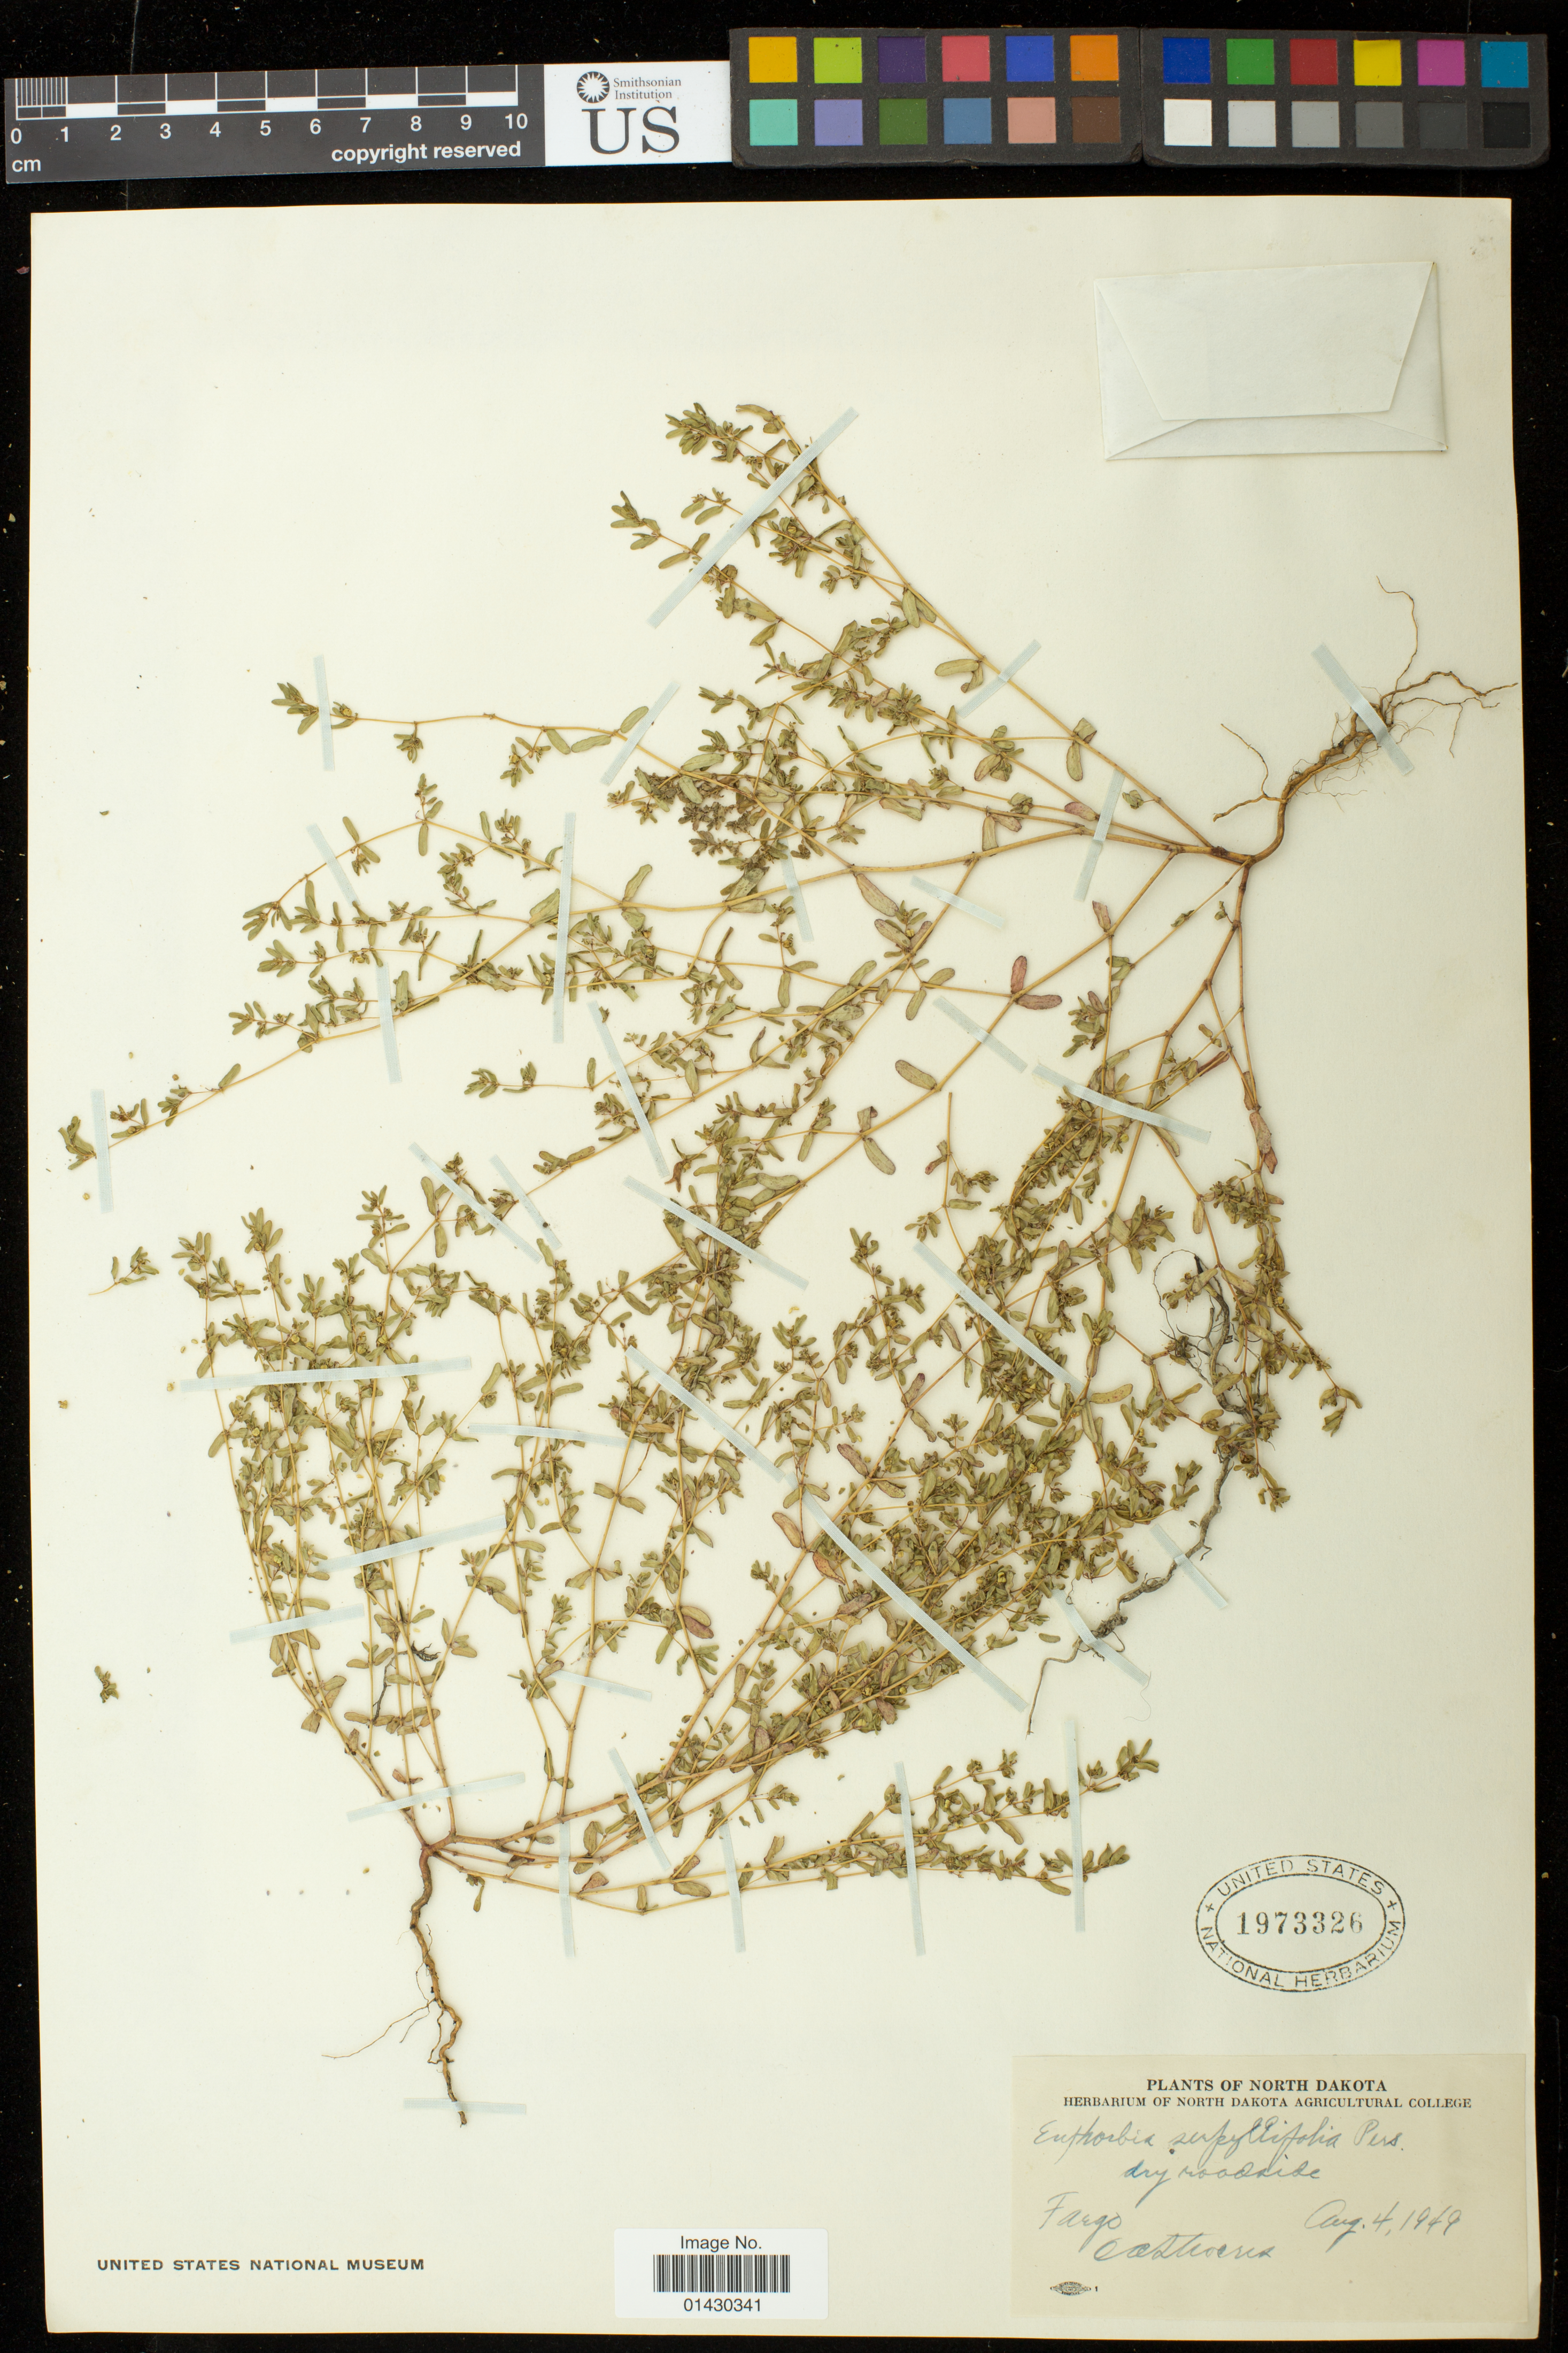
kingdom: Plantae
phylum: Tracheophyta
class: Magnoliopsida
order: Malpighiales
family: Euphorbiaceae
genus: Euphorbia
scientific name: Euphorbia serpillifolia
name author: Pers.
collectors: O. A. Stevens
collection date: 1949-08-04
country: United States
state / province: North Dakota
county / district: Cass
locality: Fargo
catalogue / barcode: US 1973326